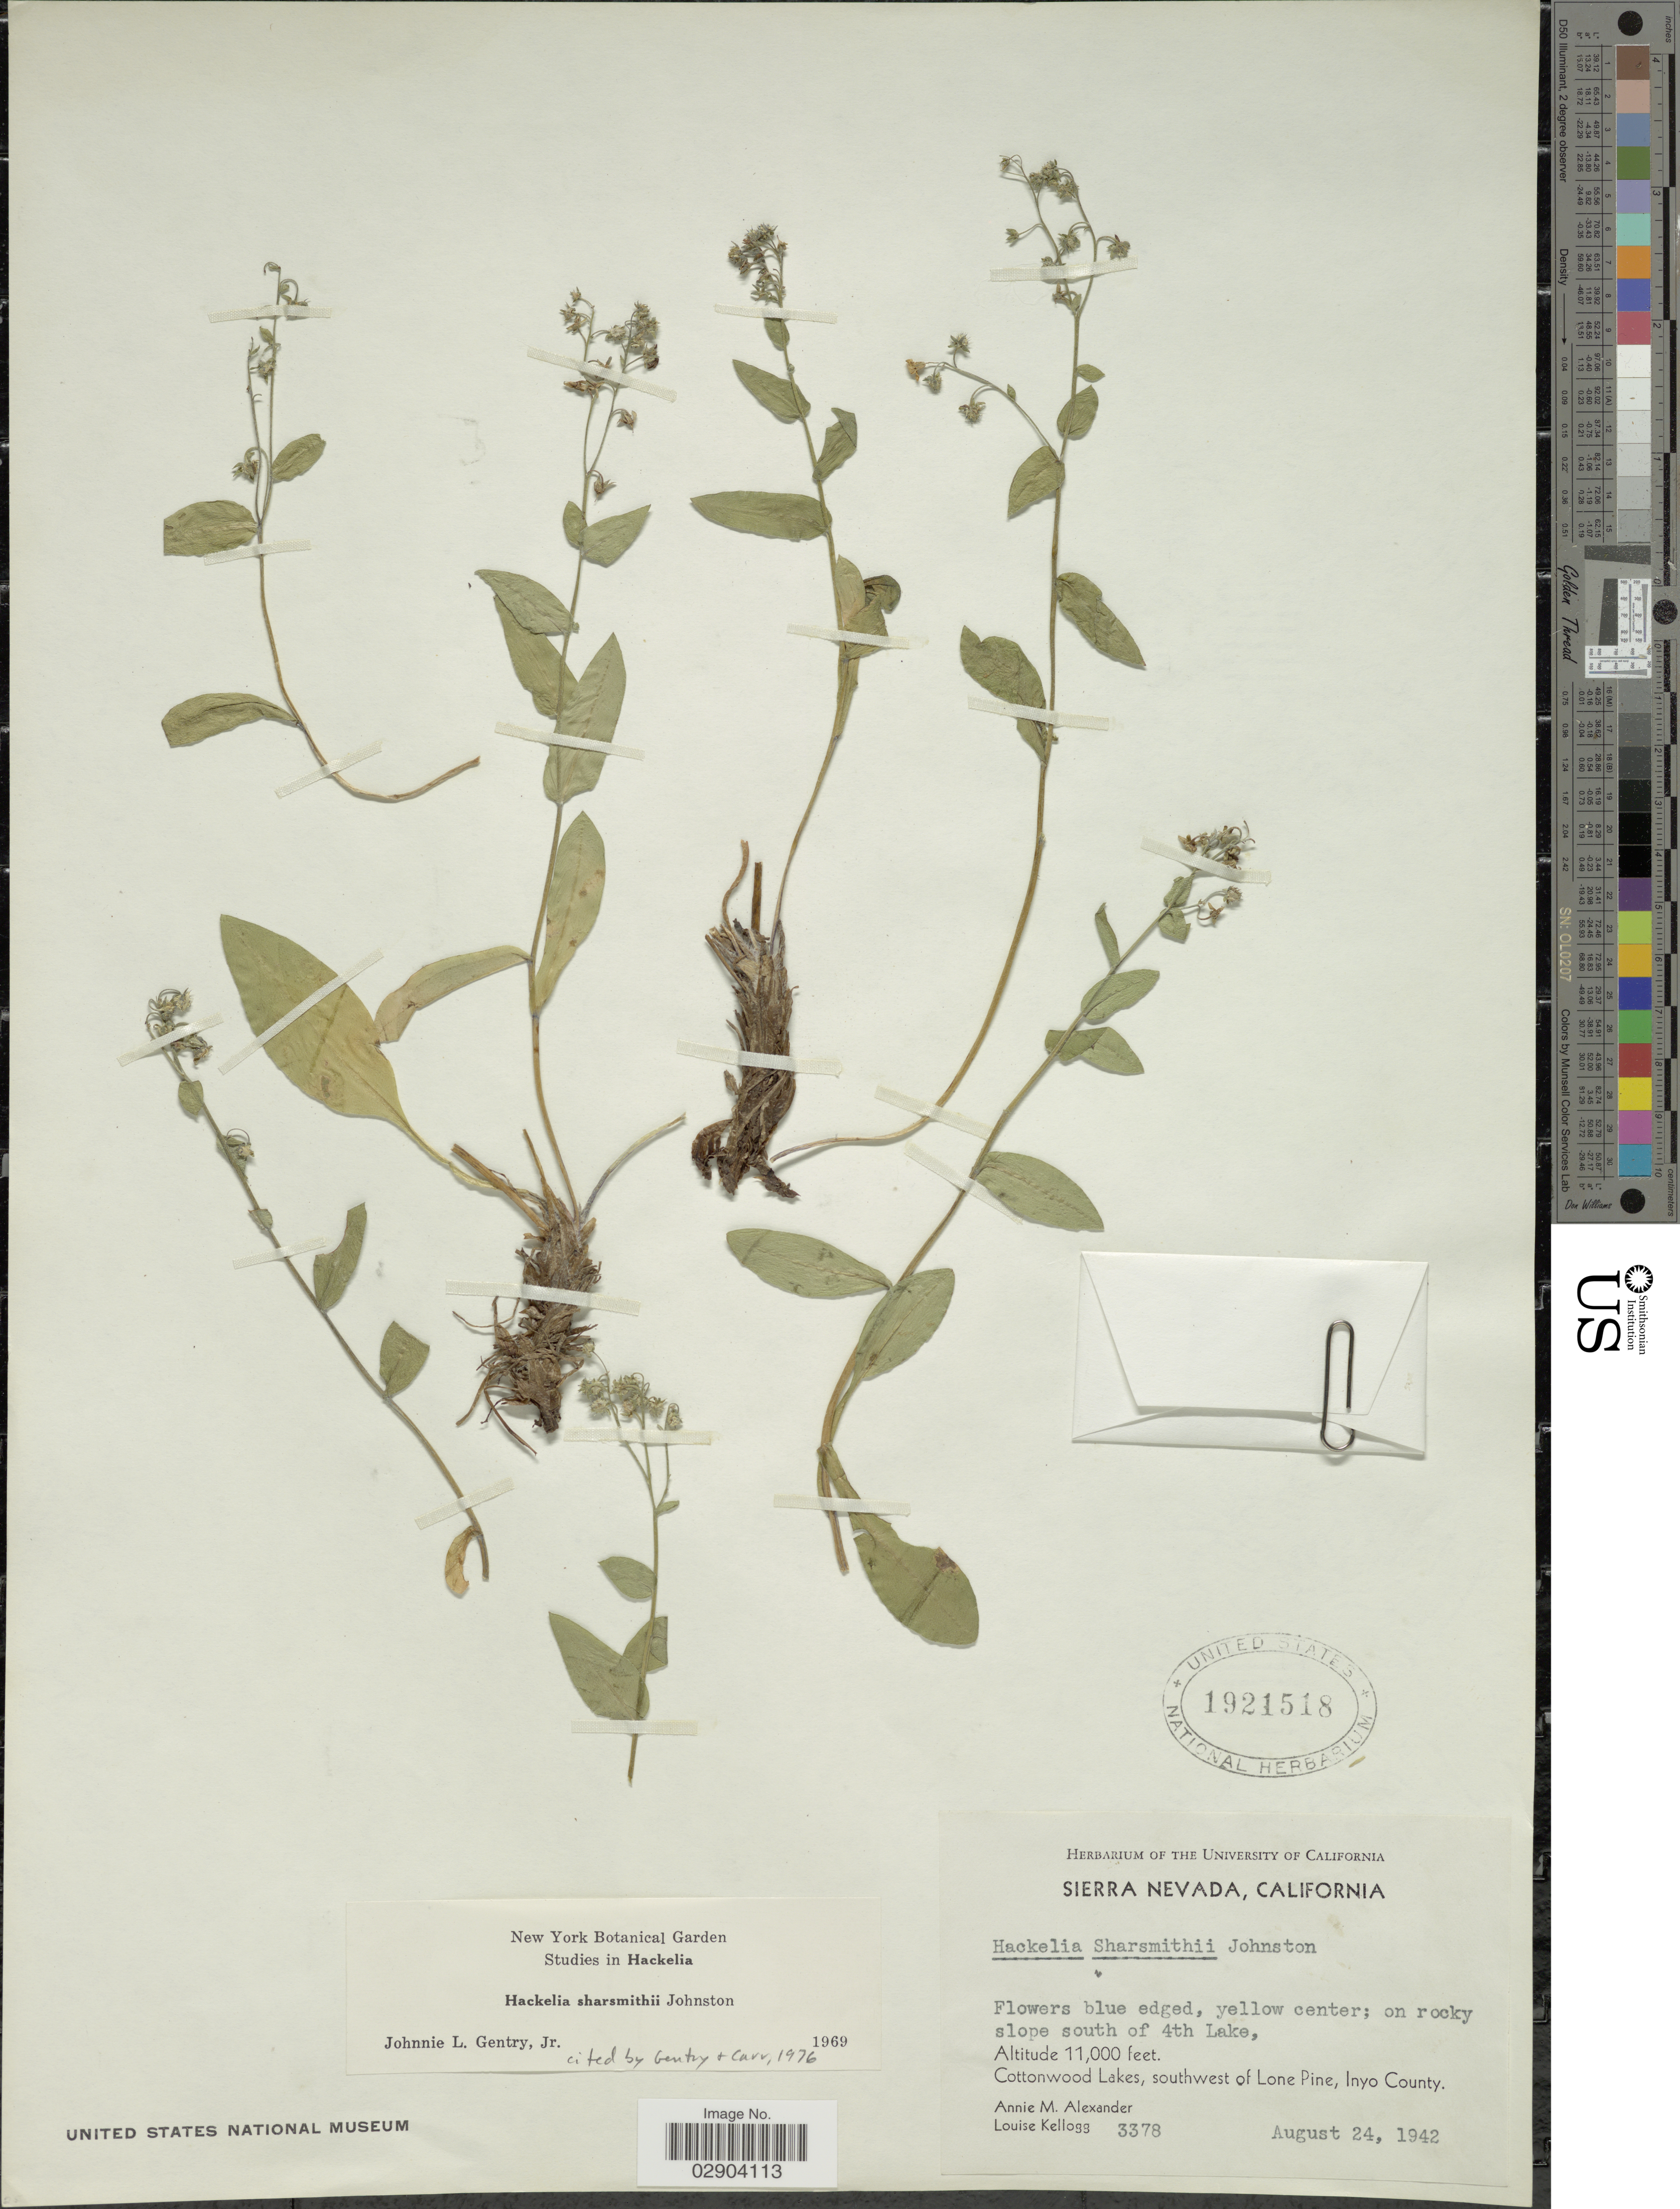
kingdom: Plantae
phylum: Tracheophyta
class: Magnoliopsida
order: Boraginales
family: Boraginaceae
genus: Hackelia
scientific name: Hackelia sharsmithii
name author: I.M. Johnst.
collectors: A. M. Alexander & L. Kellogg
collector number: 3378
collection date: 1942-08-24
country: United States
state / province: California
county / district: Inyo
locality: Sierra Nevada. On rocky slope south of 4th Lake. Cottonwood Lakes, southwest of Lone Pine, Inyo County.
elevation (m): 3353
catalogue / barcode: US 1921518